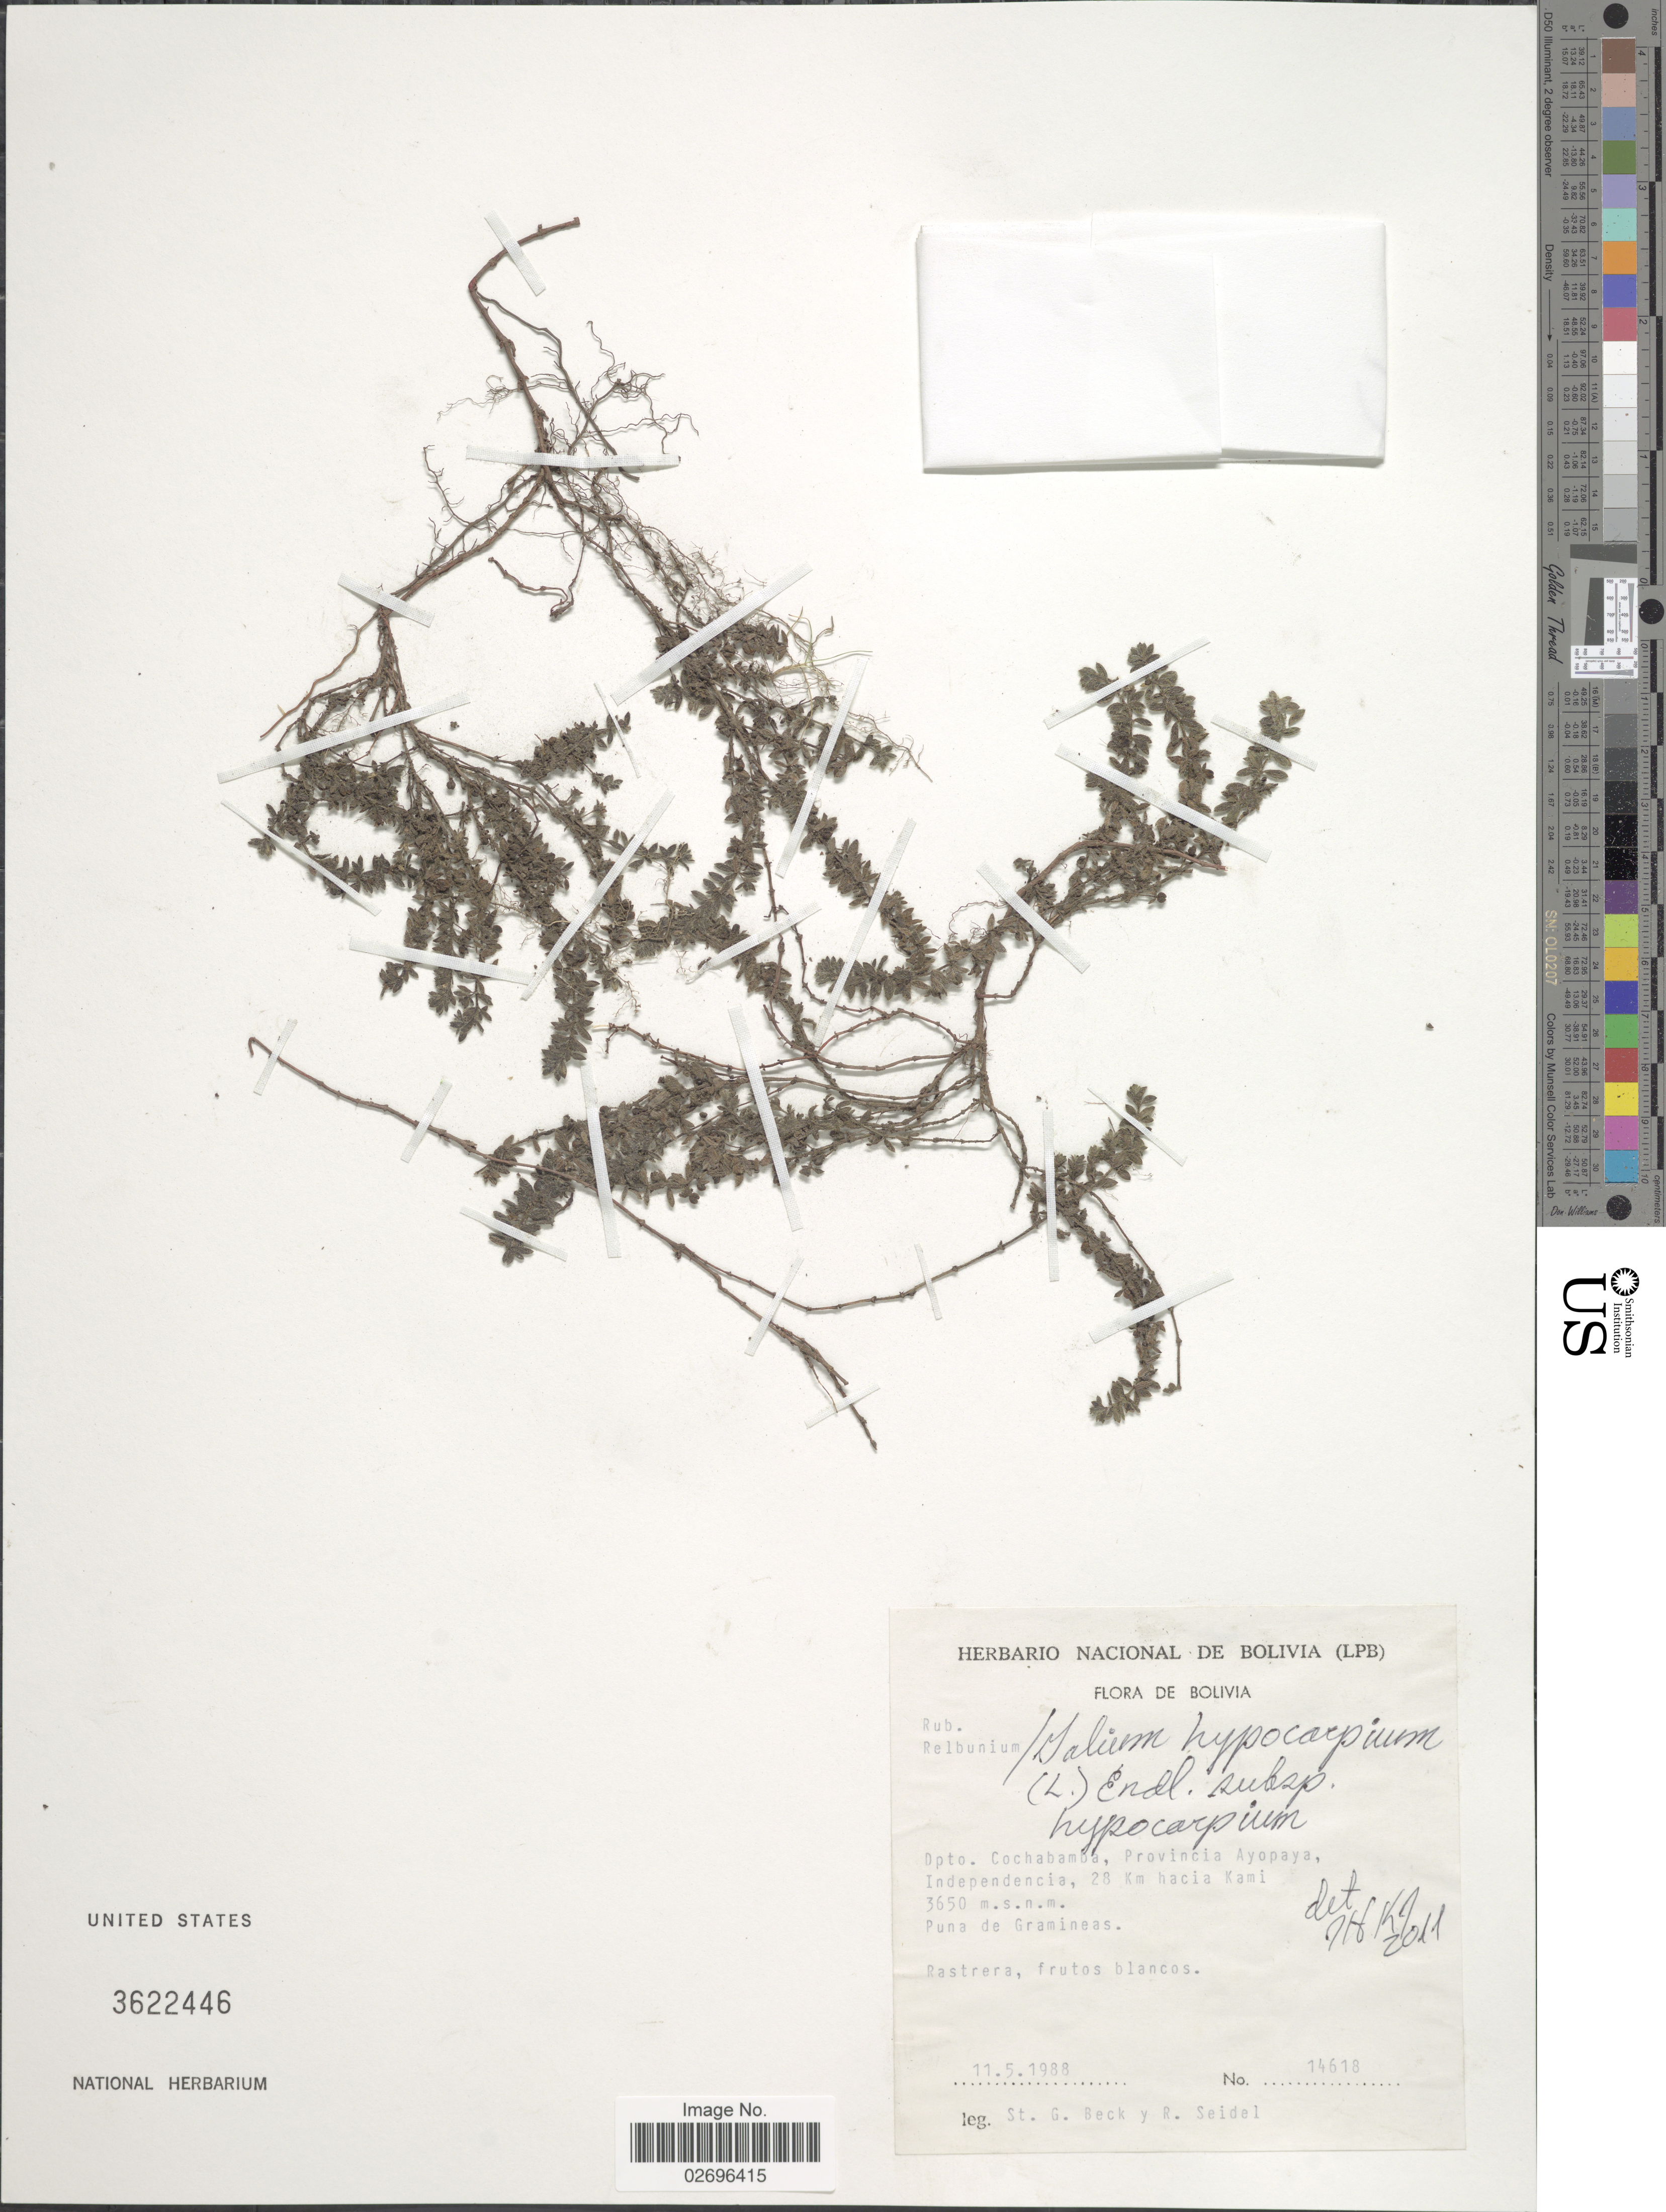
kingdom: Plantae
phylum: Tracheophyta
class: Magnoliopsida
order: Gentianales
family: Rubiaceae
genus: Galium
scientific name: Galium hypocarpium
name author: (L.) Endl. ex Griseb.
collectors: S. G. Beck & R. Seidel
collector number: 14618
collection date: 1988-05-11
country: Bolivia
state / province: Cochabamba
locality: Provincia Ayopaya, Independencia, 28 km hacia Kami, Puna de Gramineas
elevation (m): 3650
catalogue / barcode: US 3622446